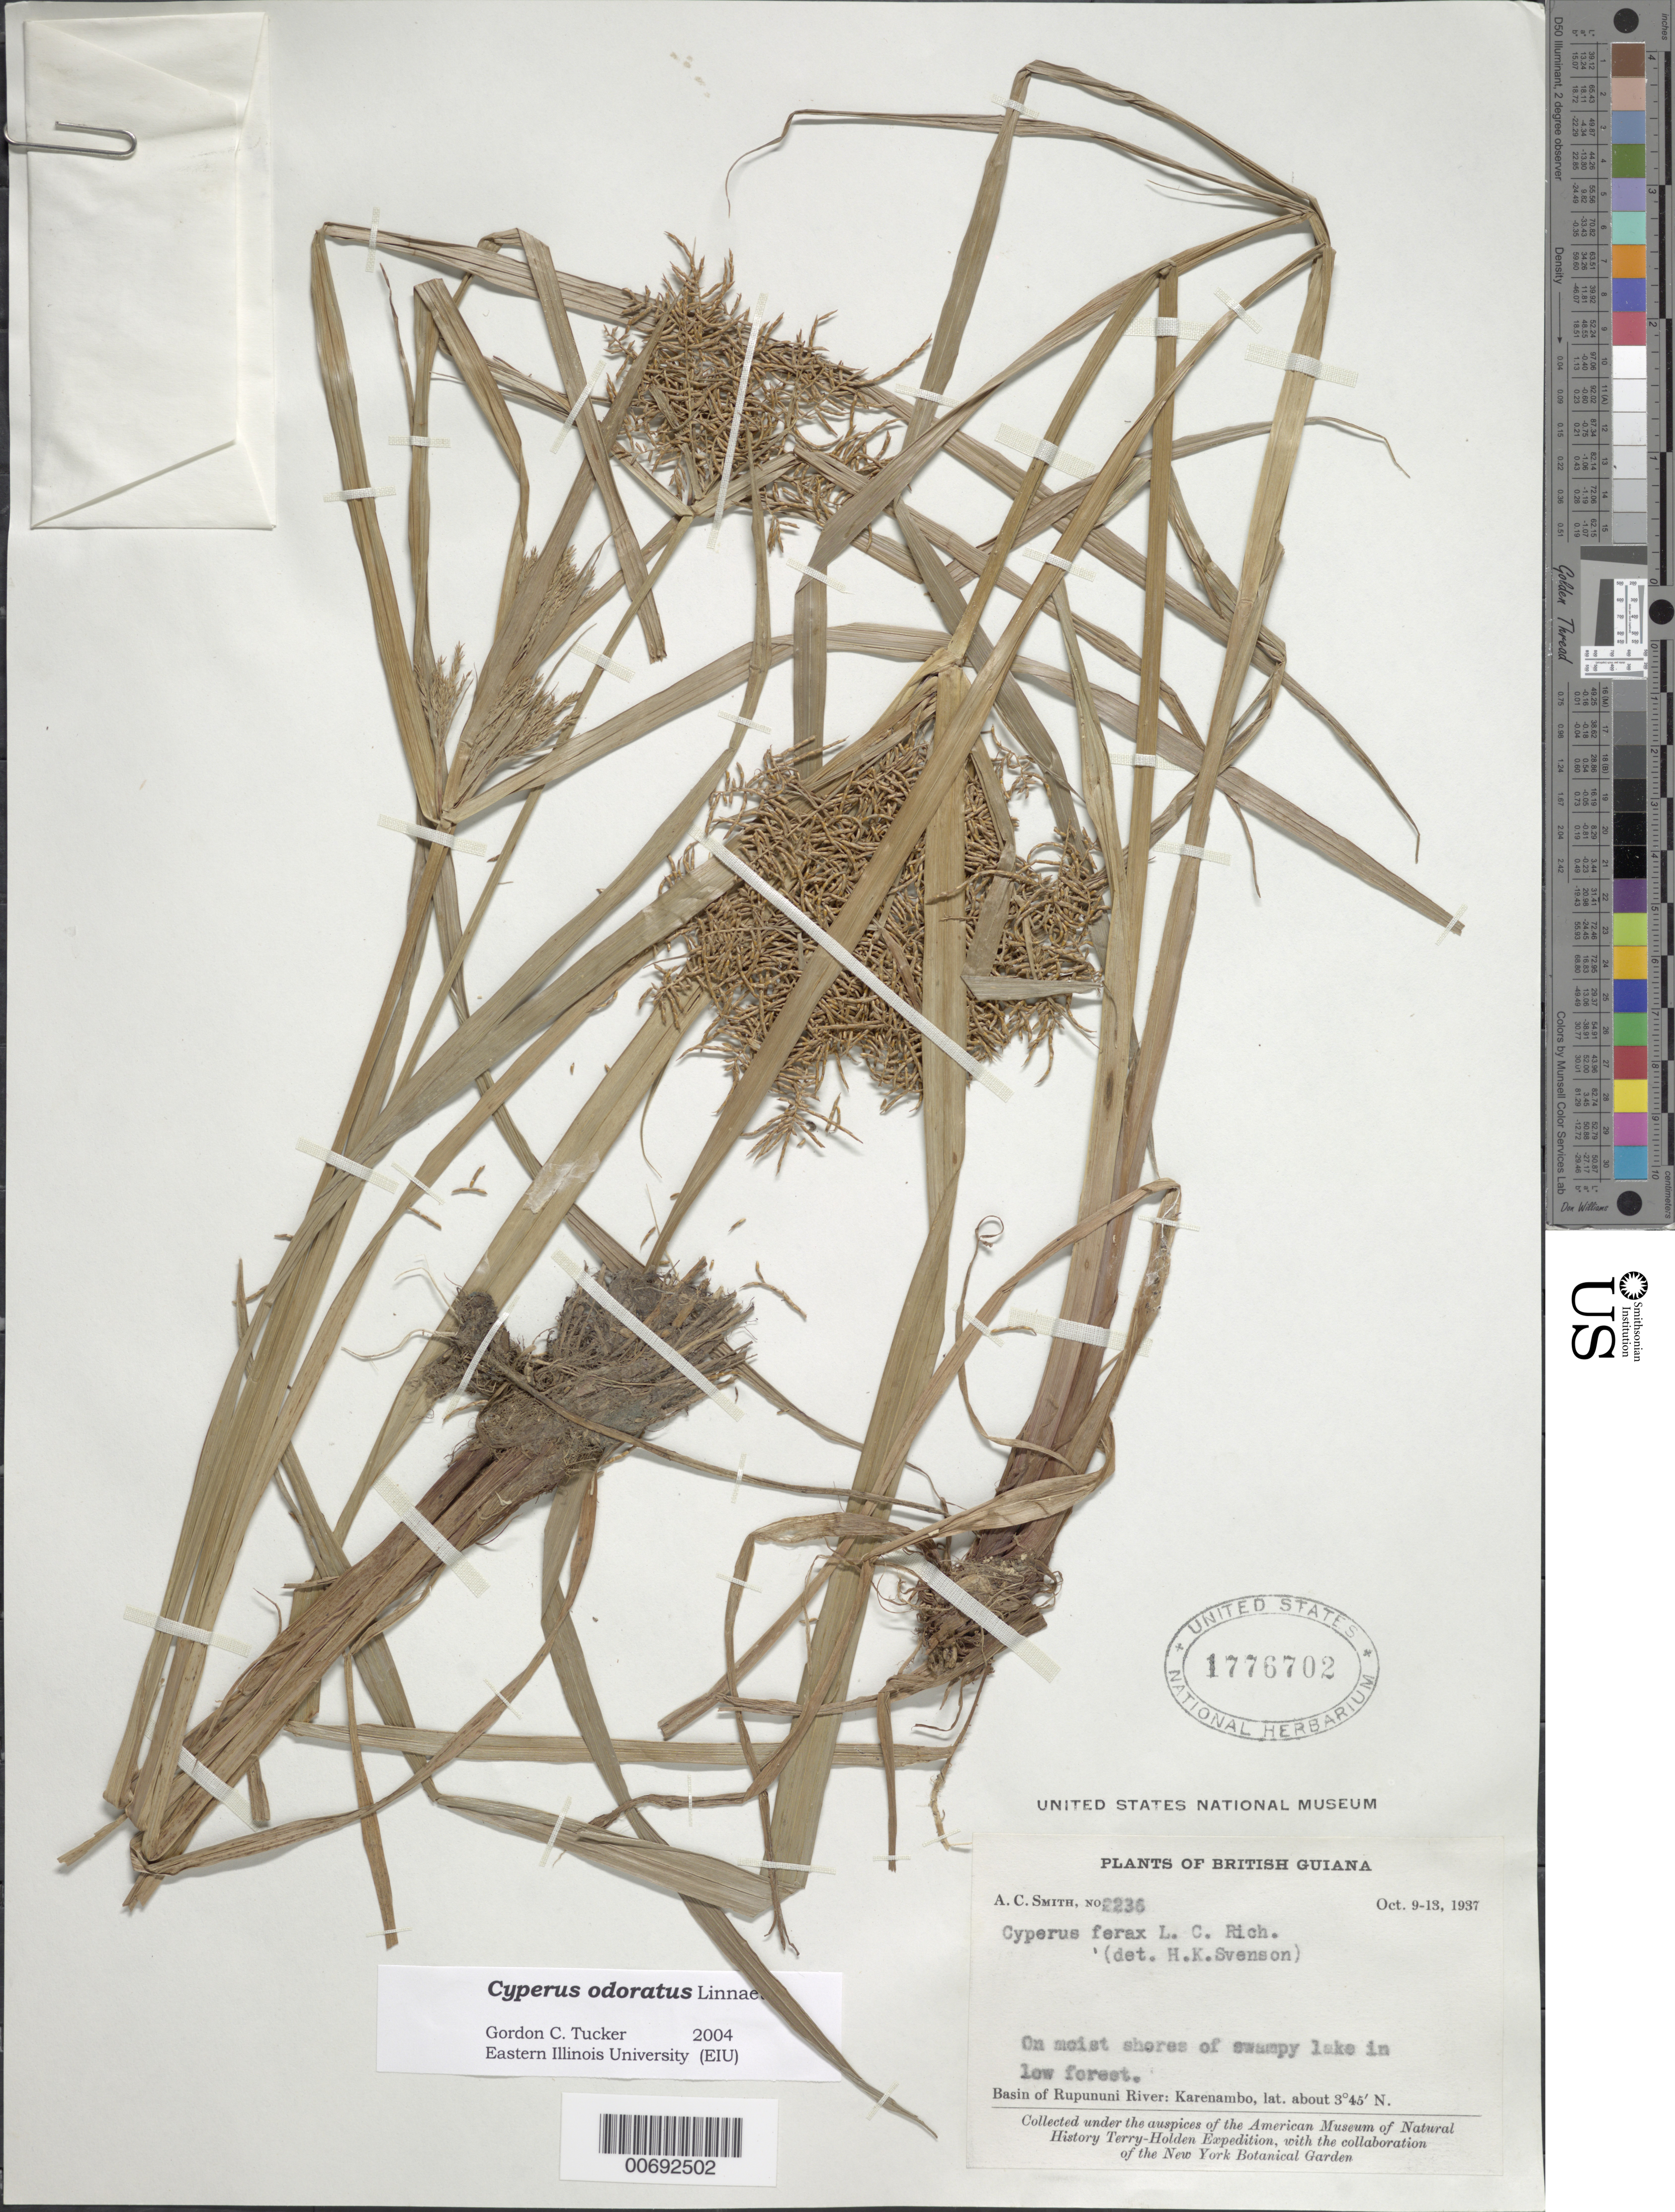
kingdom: Plantae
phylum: Tracheophyta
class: Liliopsida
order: Poales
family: Cyperaceae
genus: Cyperus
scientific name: Cyperus odoratus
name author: L.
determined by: Tucker, G. C.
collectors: A. C. Smith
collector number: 2236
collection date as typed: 9-Oct-37 to 13-Oct-37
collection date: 1937-10-09/1937-10-13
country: Guyana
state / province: U. Takutu-U. Essequibo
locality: Karanambo, Rupununi River basin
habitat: Moist shores of swampy lake in low forest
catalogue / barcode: US 1776702